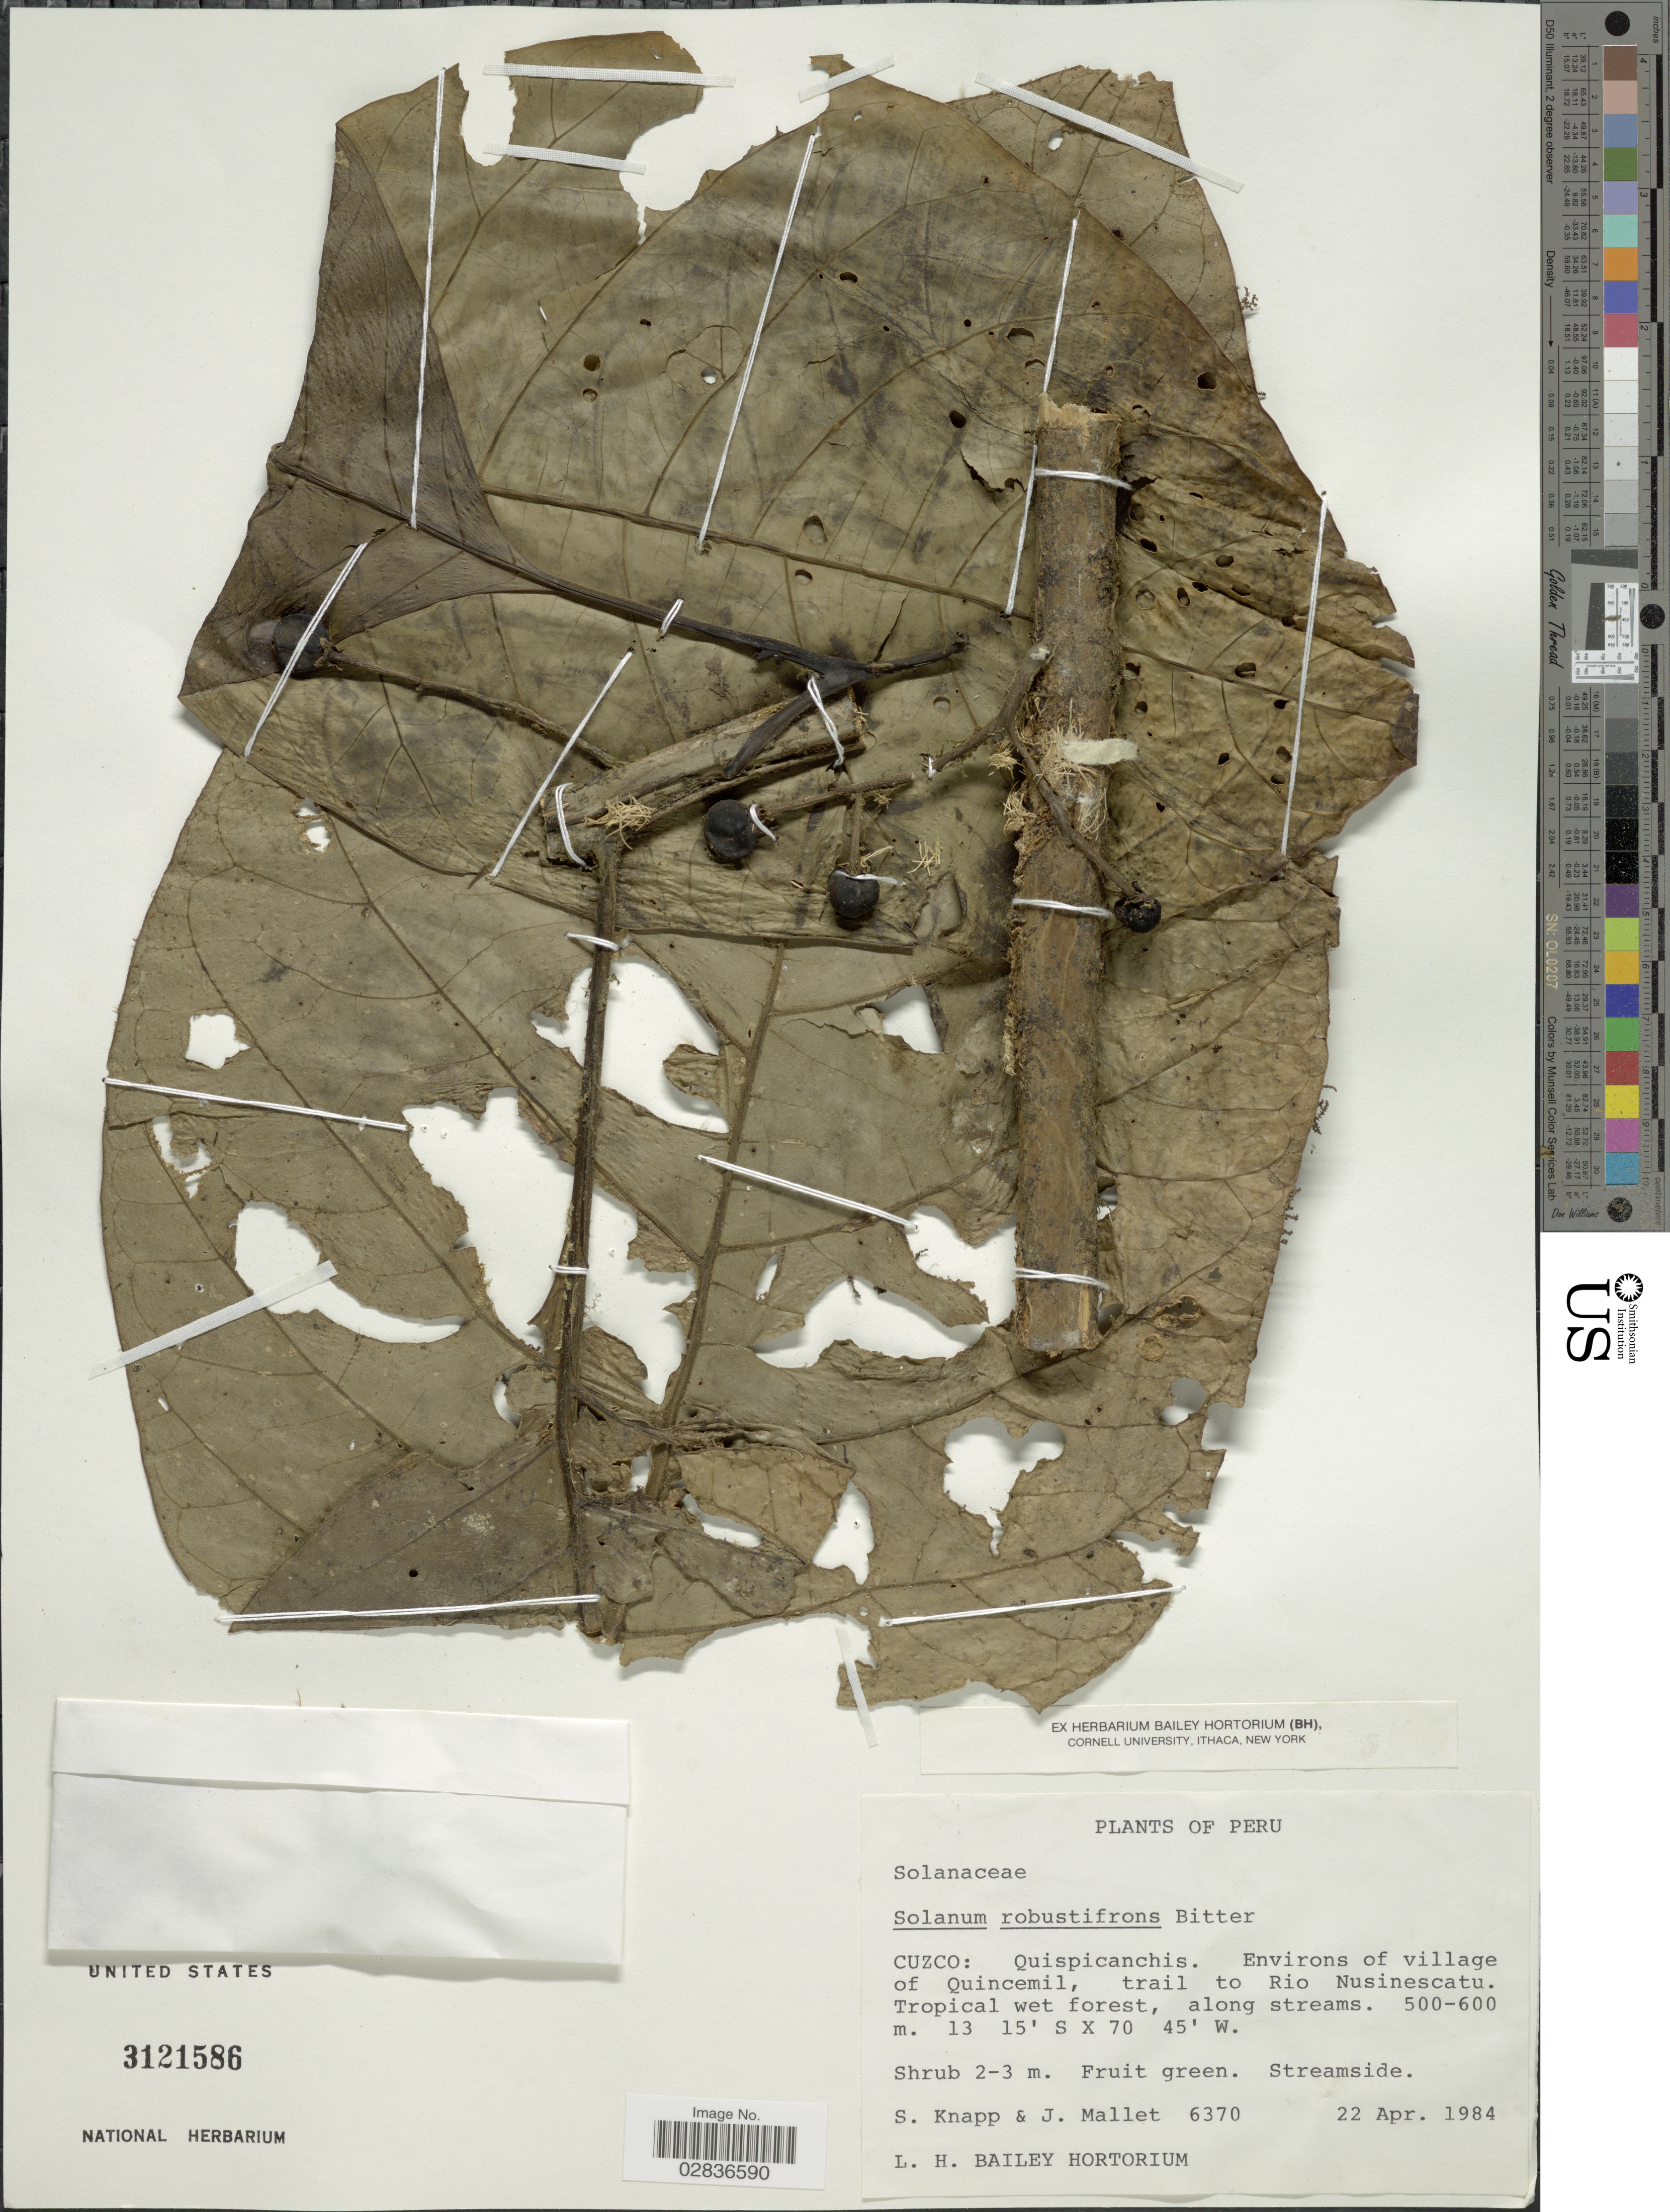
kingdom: Plantae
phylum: Tracheophyta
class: Magnoliopsida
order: Solanales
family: Solanaceae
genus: Solanum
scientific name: Solanum robustifrons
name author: Bitter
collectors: S. Knapp & J. Mallet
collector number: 6370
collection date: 1984-04-22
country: Peru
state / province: Cusco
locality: Cuzco: Quispicanchis. Environs of village of Quincemil, trail to Rio Nusinescatu.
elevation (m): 500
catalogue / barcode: US 3121586